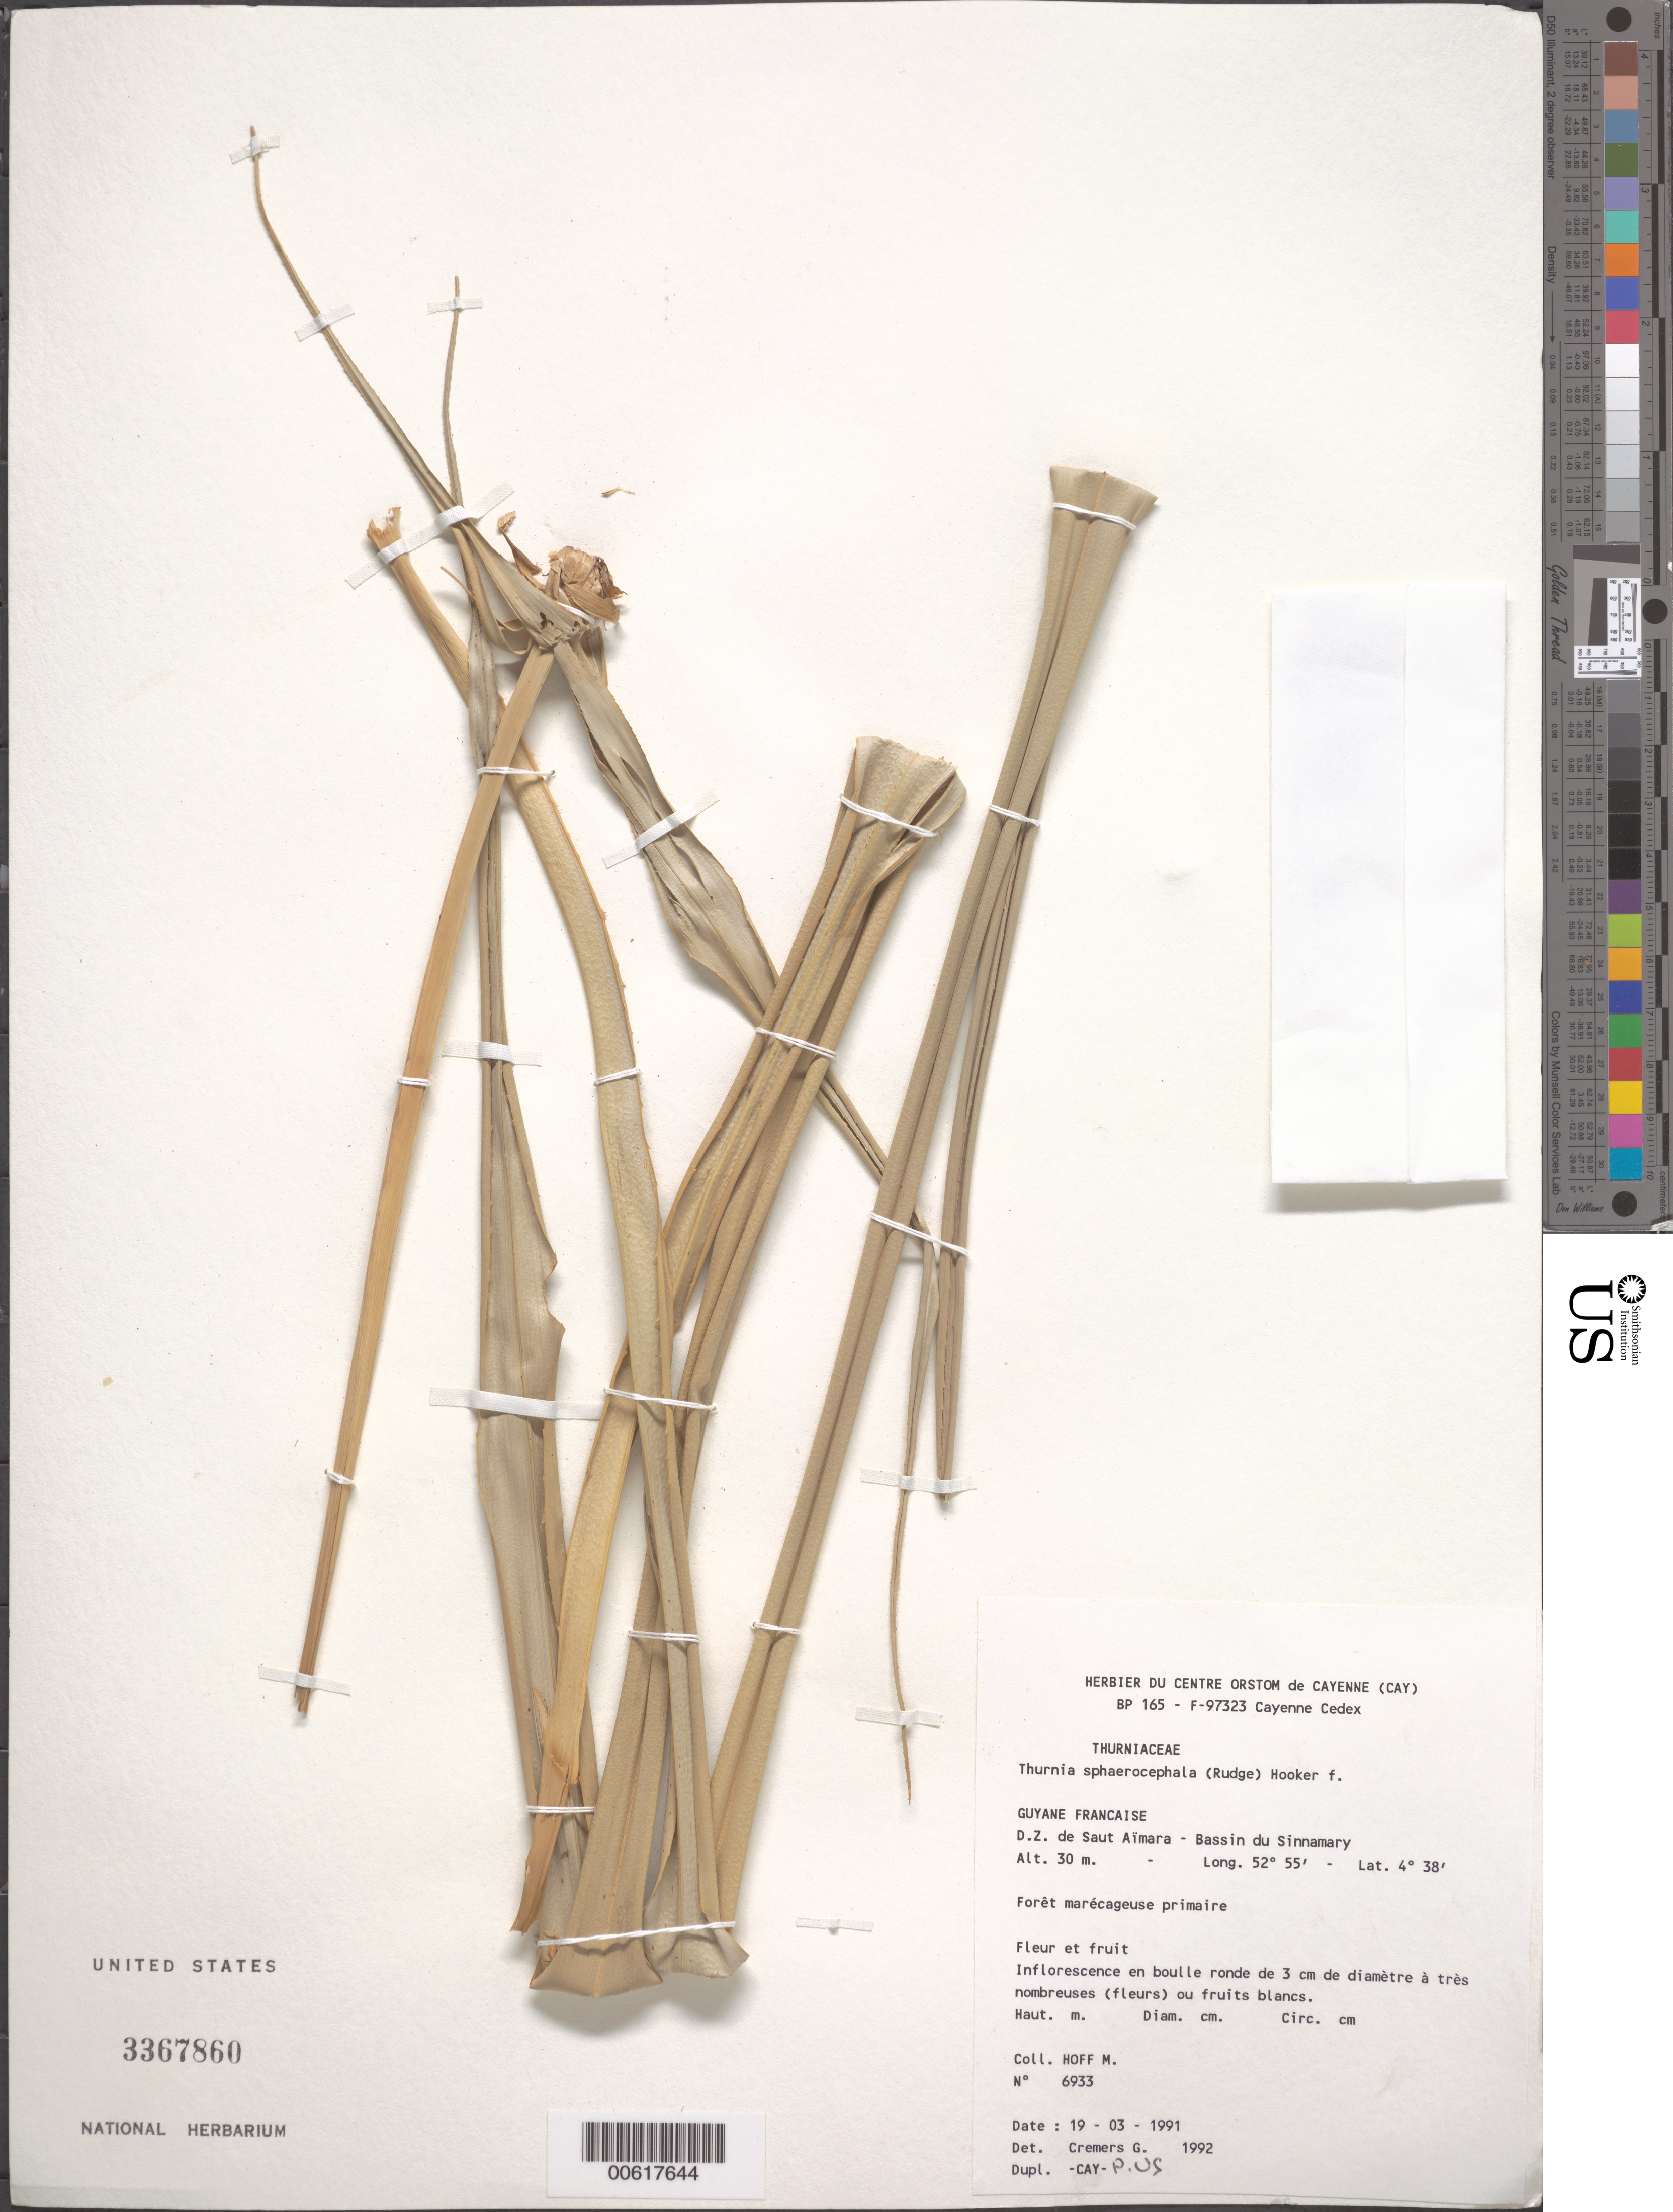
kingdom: Plantae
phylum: Tracheophyta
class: Liliopsida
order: Poales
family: Thurniaceae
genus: Thurnia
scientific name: Thurnia sphaerocephala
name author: (Rudge) Hook. f.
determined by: Cremers, Georges A.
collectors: M. Hoff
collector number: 6933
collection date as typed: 19-Mar-91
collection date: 1991-03-19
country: French Guiana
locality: D.Z. de Saut Aïmara, Bassin du Sinnamary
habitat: Marshy primary forest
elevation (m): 30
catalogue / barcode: US 3367860